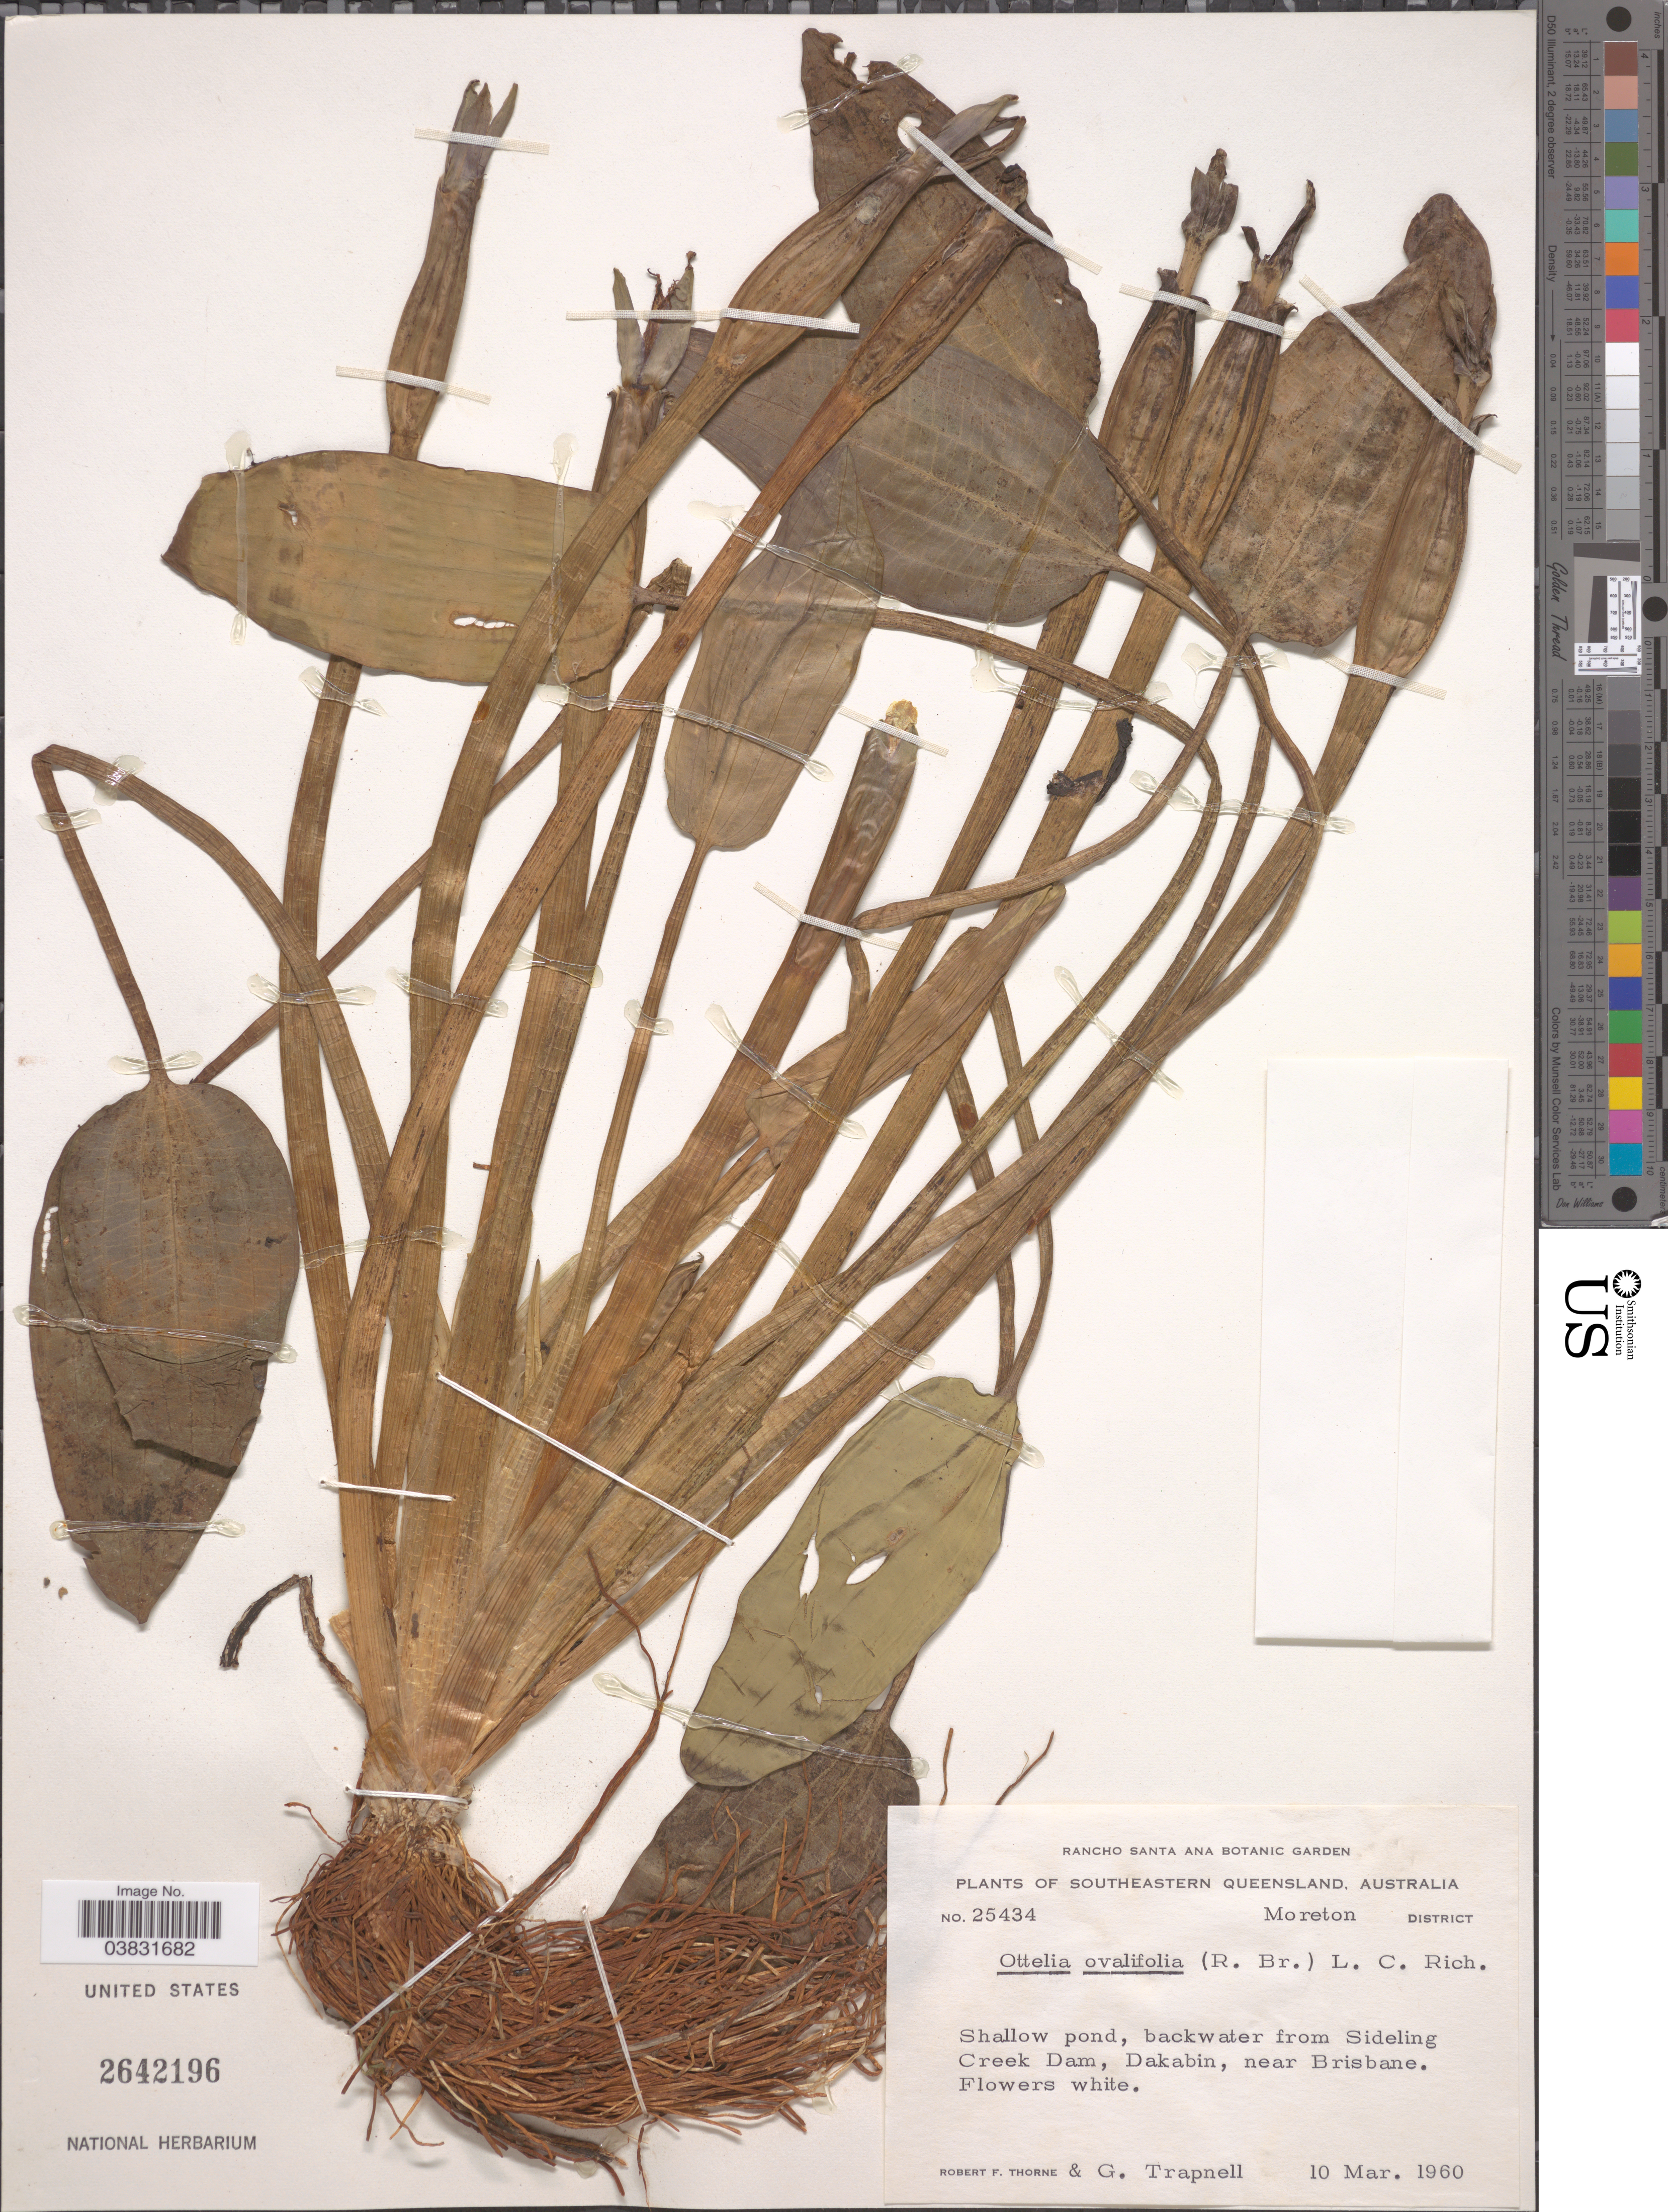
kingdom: Plantae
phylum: Tracheophyta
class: Liliopsida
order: Alismatales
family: Hydrocharitaceae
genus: Ottelia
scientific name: Ottelia ovalifolia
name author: (R. Br.) Rich.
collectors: R. F. Thorne & G. Trapnell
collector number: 25434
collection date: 1960-03-10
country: Australia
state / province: Queensland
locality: Southeastern Queensland, Moreton District. Shallow pond, backwater from Sideling Creek Dam, Dakabin, near Brisbane.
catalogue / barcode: US 2642196